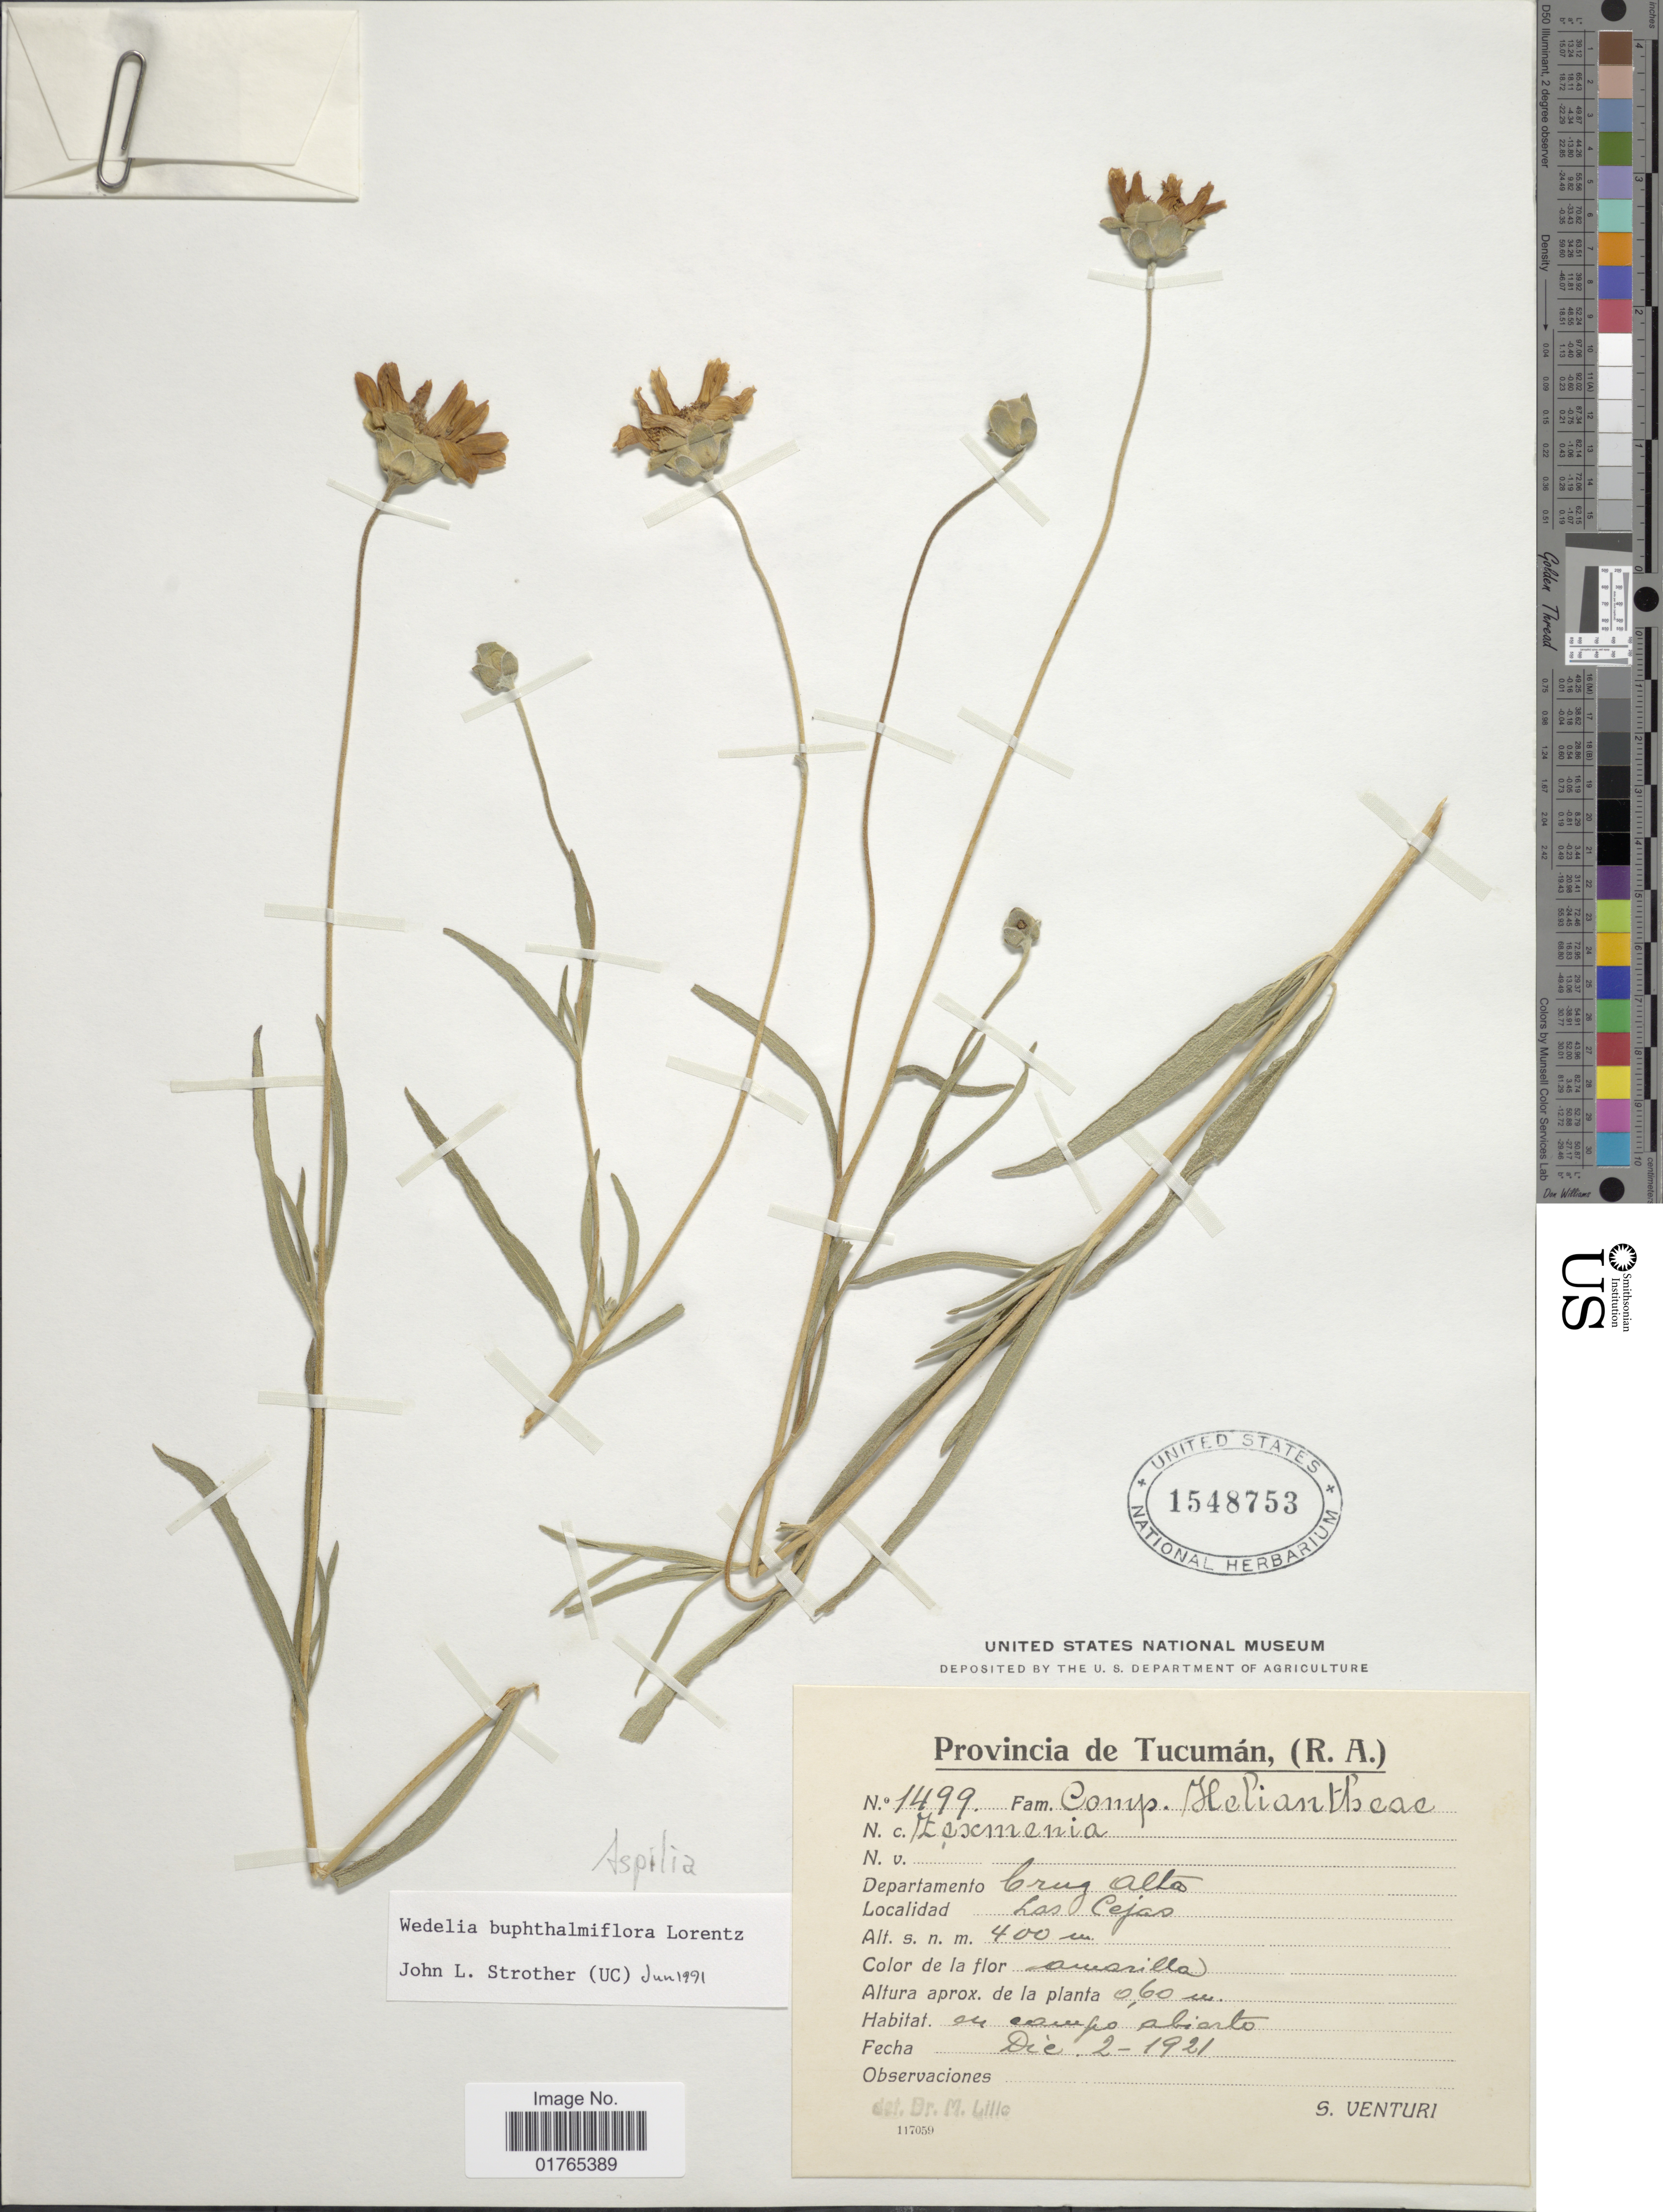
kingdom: Plantae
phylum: Tracheophyta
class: Magnoliopsida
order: Asterales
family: Asteraceae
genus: Aspilia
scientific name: Aspilia buphthalmiflora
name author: Lorentz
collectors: S. Venturi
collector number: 1499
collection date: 1921-12-02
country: Argentina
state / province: Tucuman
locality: Tucuman, (R.A.), departamento Crug alto, Las Cejas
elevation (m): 400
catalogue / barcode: US 1548753